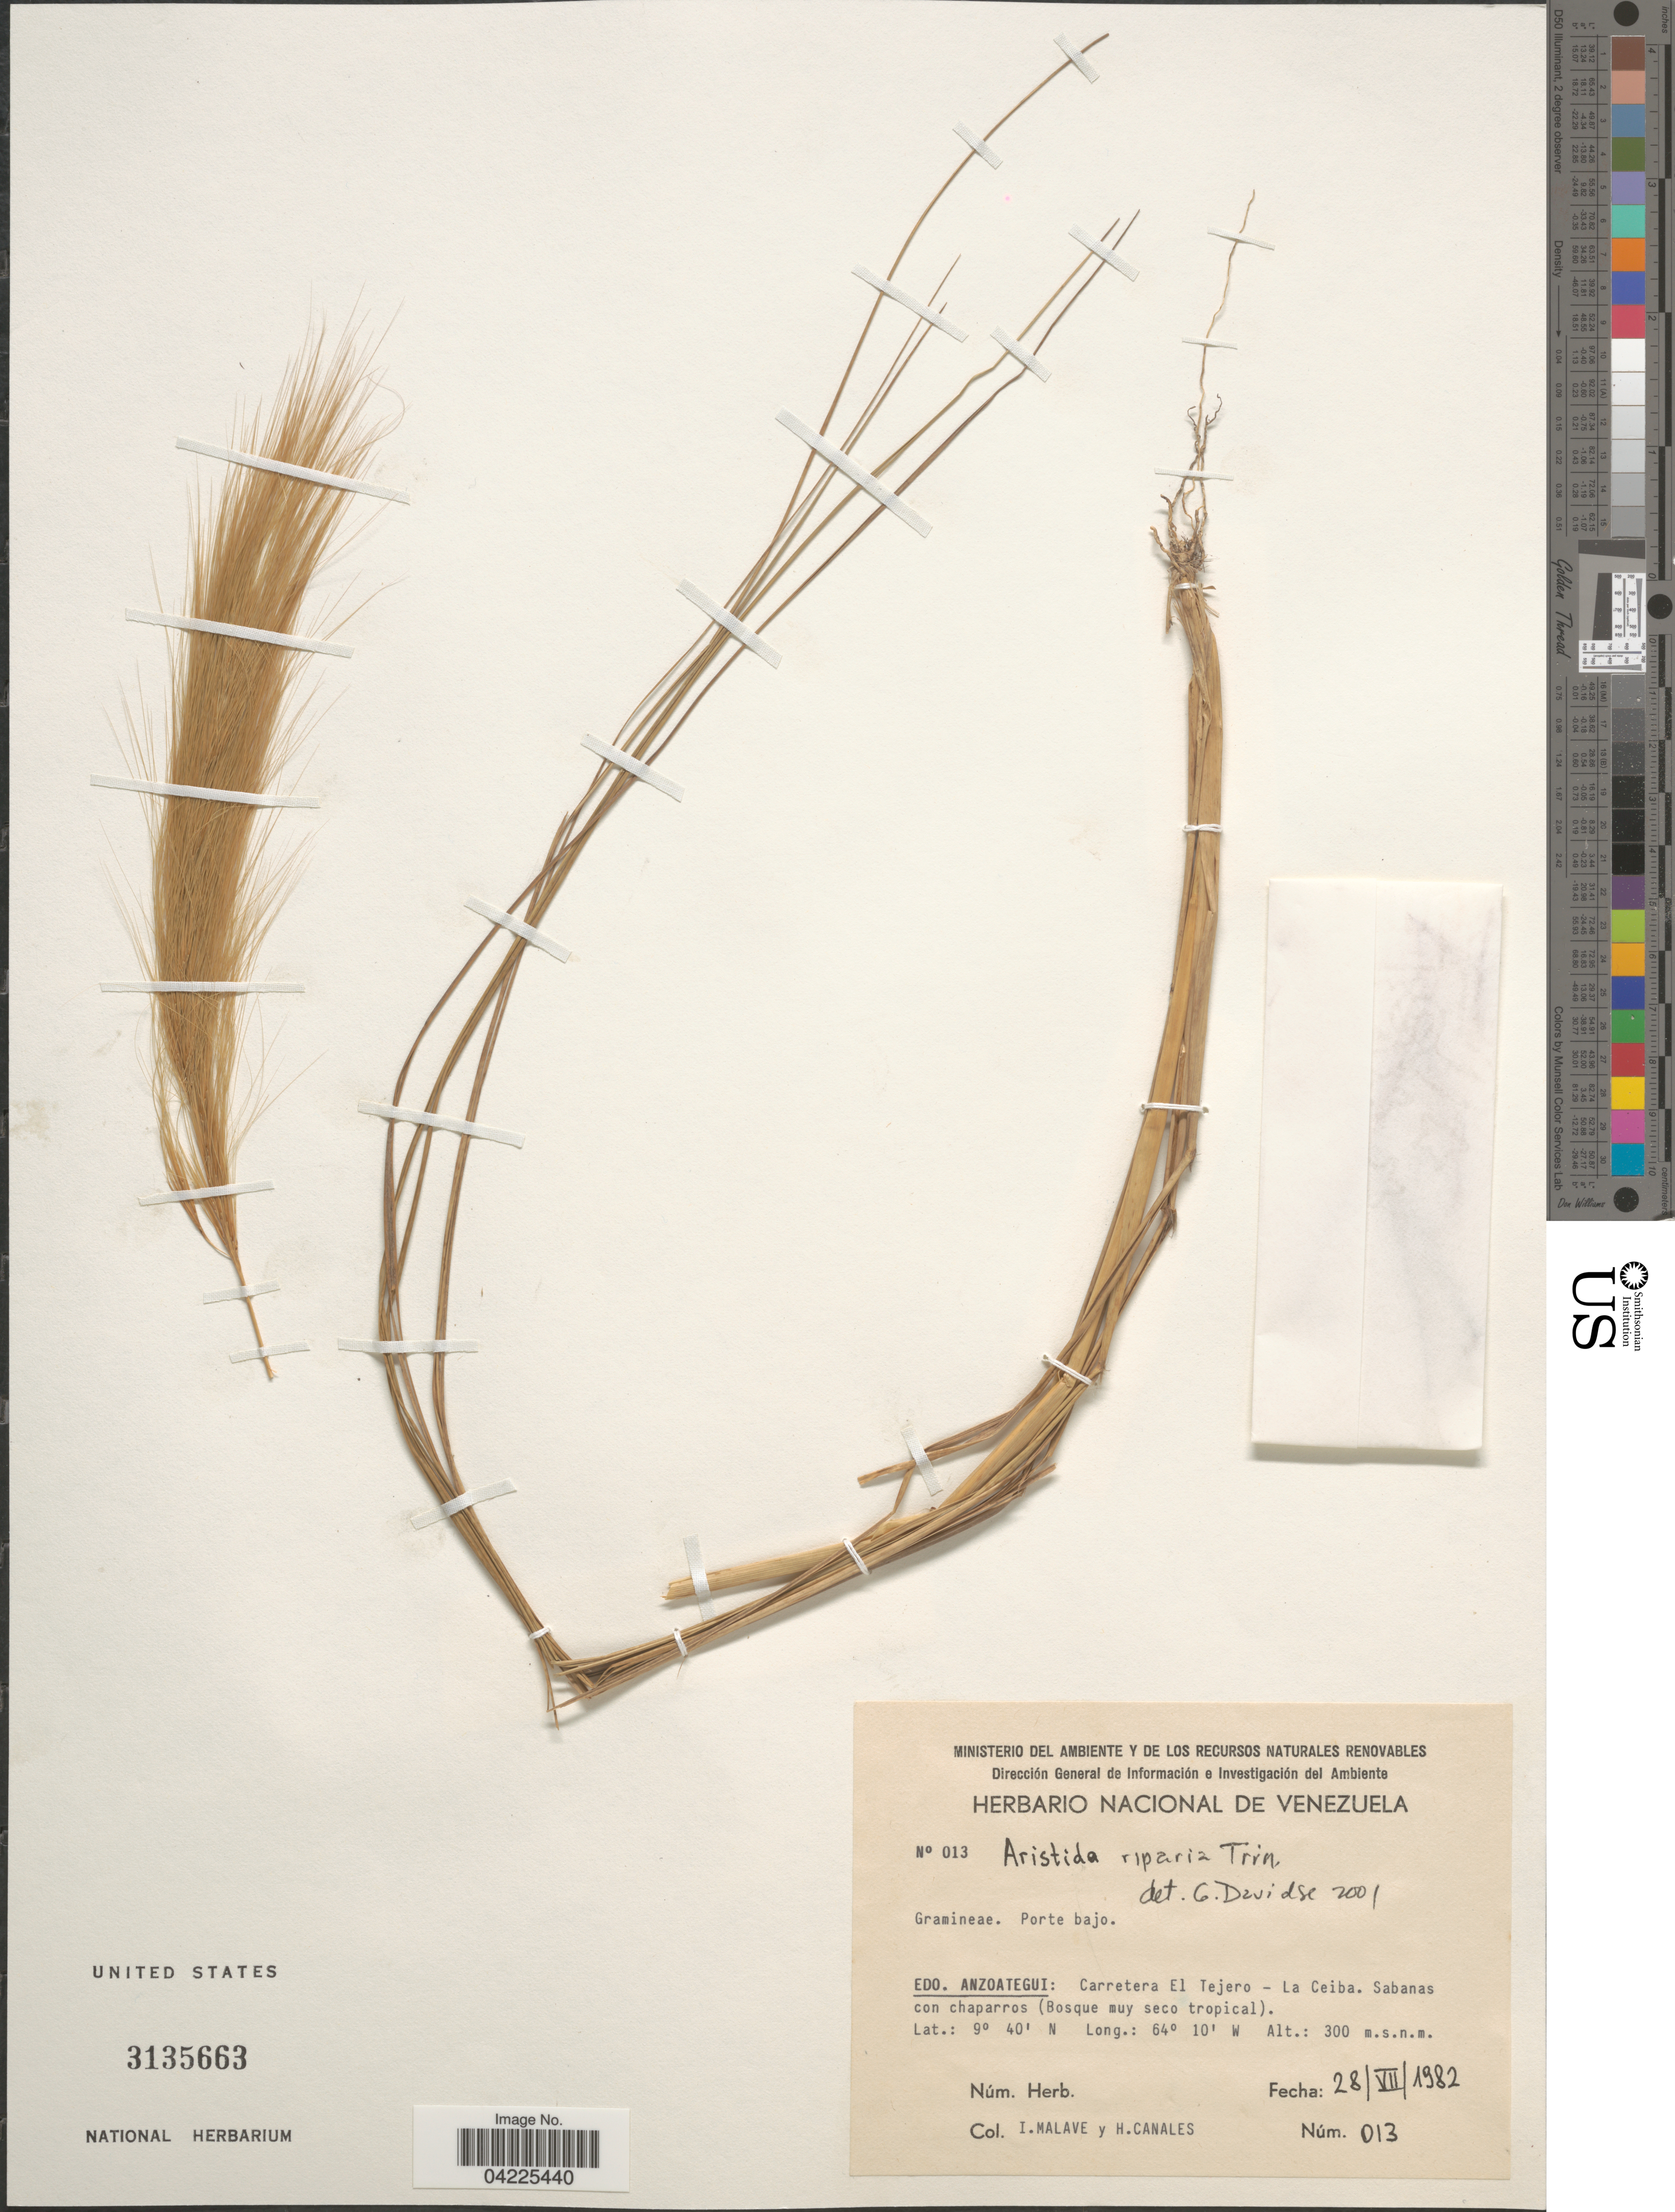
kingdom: Plantae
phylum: Tracheophyta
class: Liliopsida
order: Poales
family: Poaceae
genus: Aristida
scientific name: Aristida riparia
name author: Trin.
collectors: I. Malave & H. Canales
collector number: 013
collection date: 1982-07-28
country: Venezuela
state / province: Anzoategui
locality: Porte bajo. Carretera El Tejero - La Ceiba. Sabanas con chaparros (Bosque muy seco tropical).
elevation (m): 300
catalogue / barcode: US 3135663